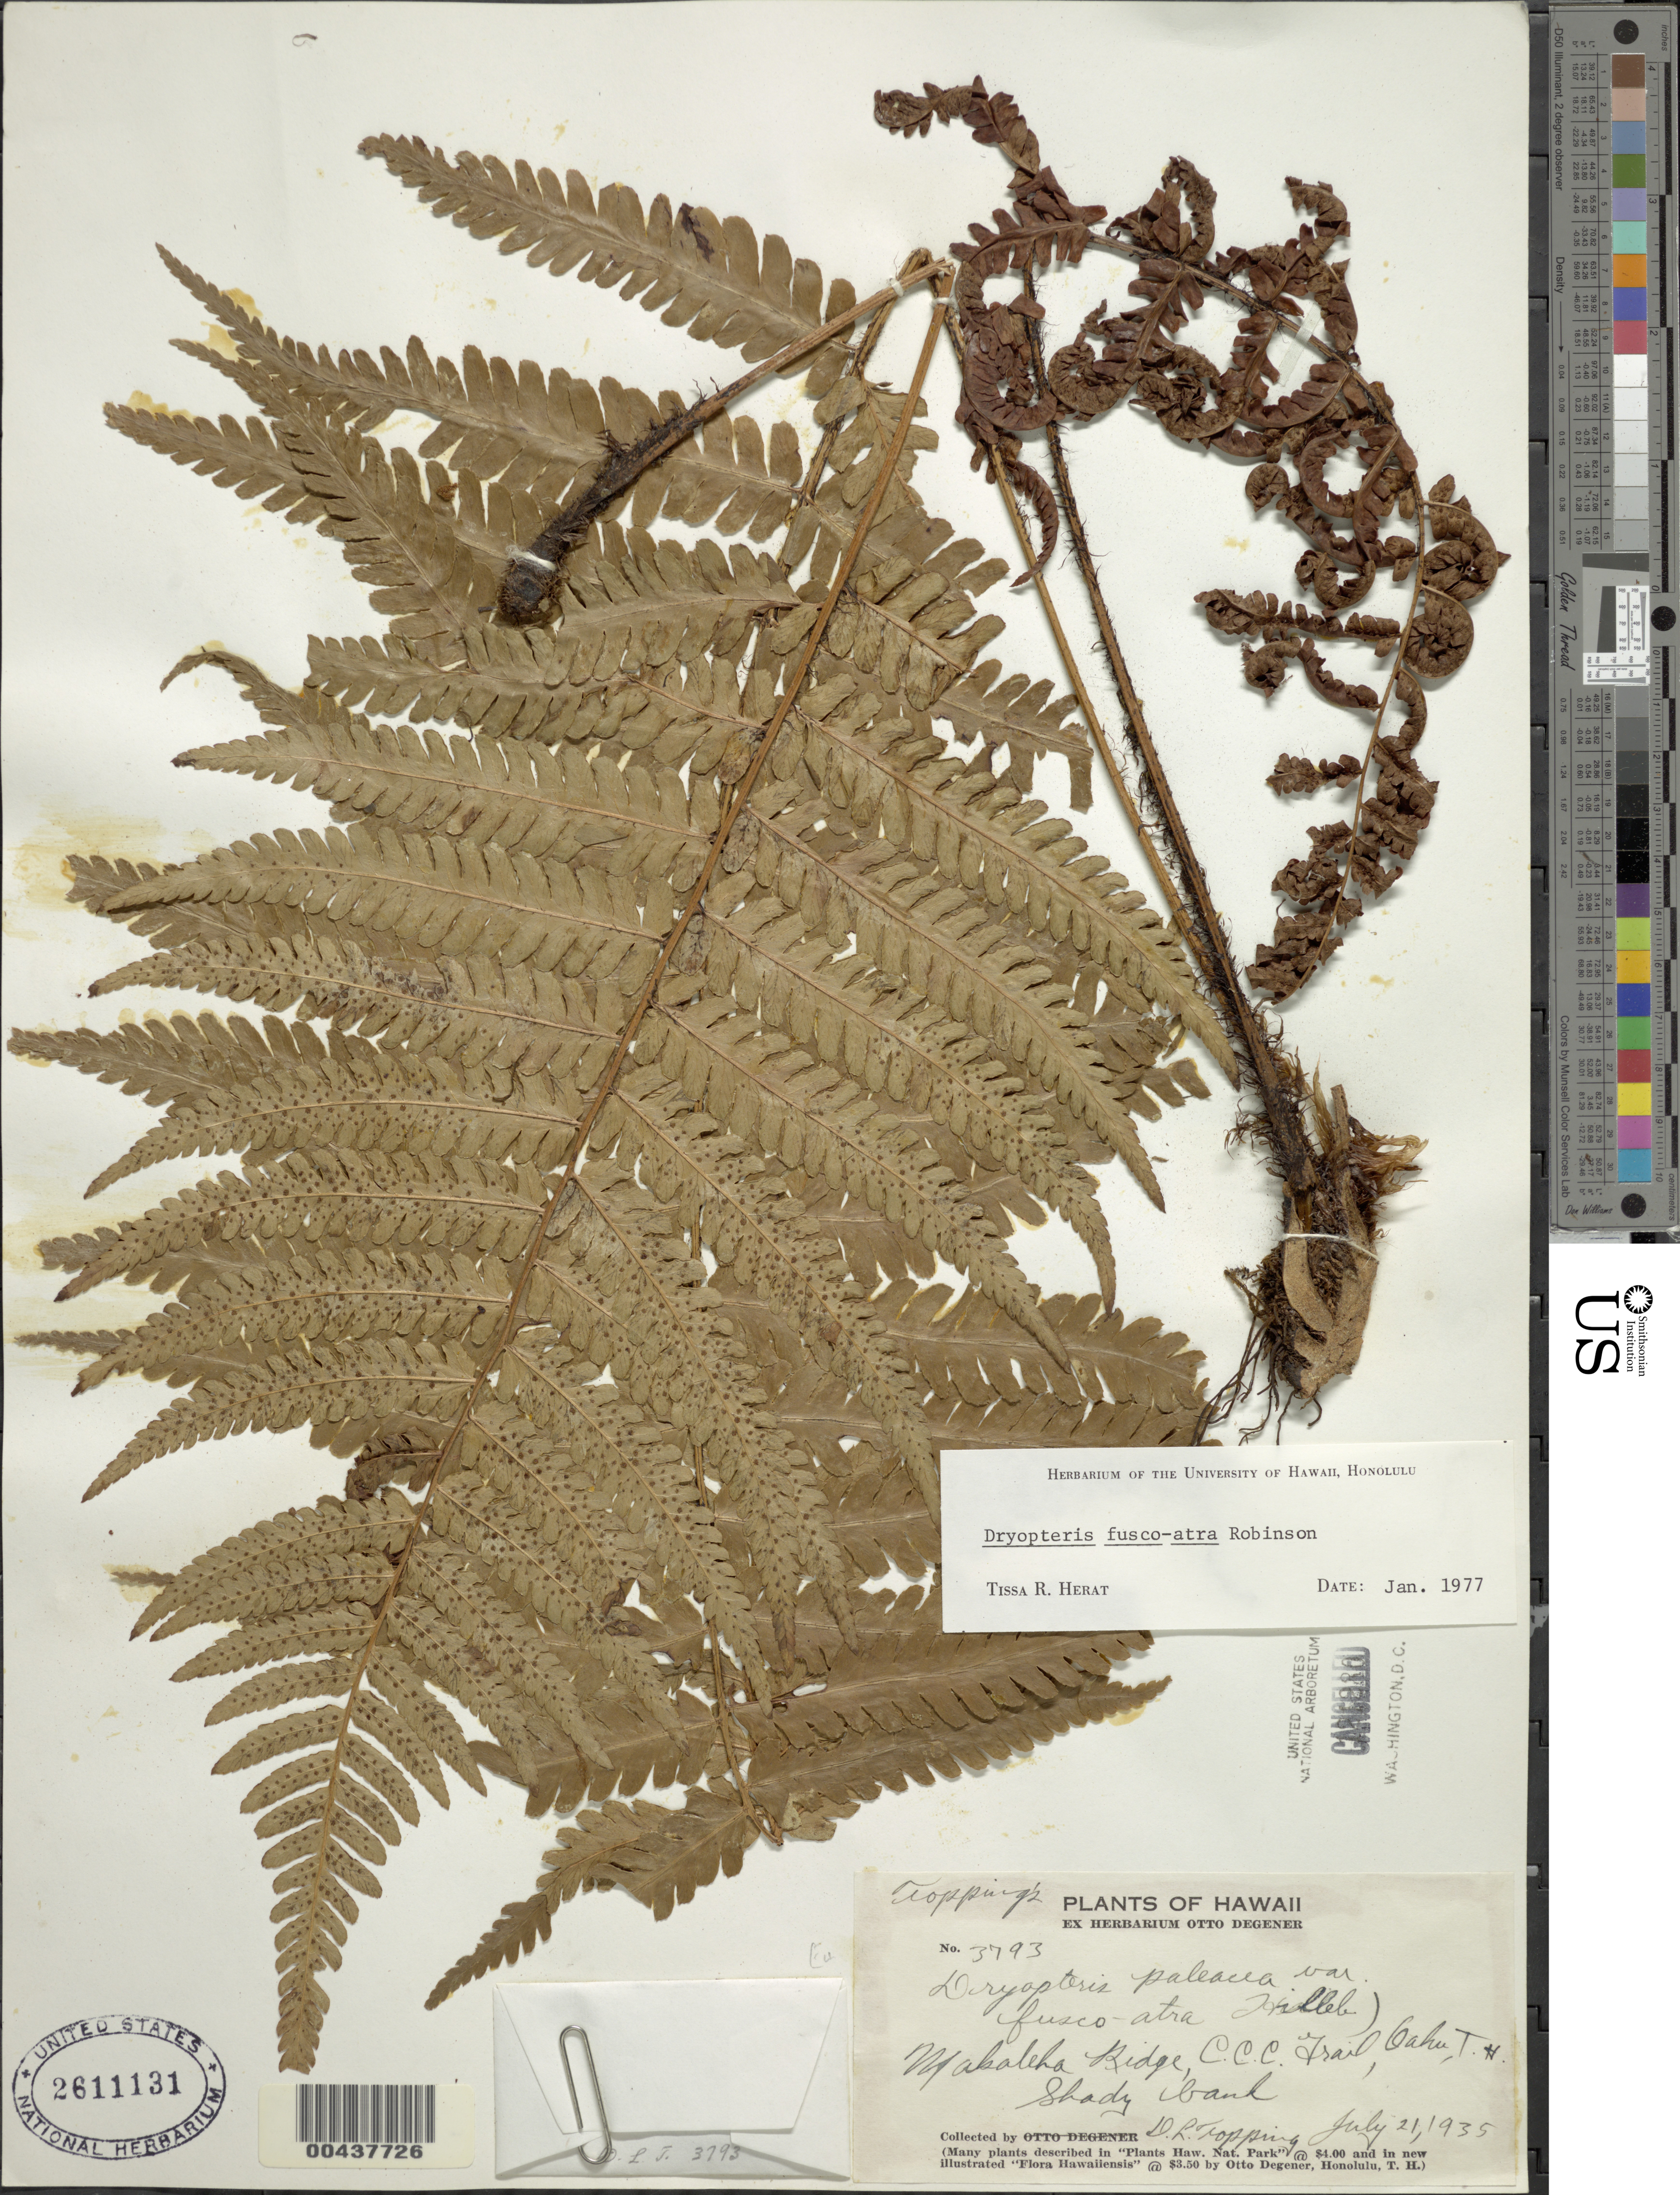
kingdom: Plantae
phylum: Tracheophyta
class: Polypodiopsida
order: Polypodiales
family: Dryopteridaceae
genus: Dryopteris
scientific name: Dryopteris fuscoatra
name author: (Hillebr.) W. J. Rob.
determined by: Herat, T. R.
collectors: D. L. Topping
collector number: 3793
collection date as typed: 21 Jul 1935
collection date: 1935-07-21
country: United States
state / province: Hawaii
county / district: Honolulu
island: Oahu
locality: Makaleha Ridge, C.C.C. Trail, Oahu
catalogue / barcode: US 2611131